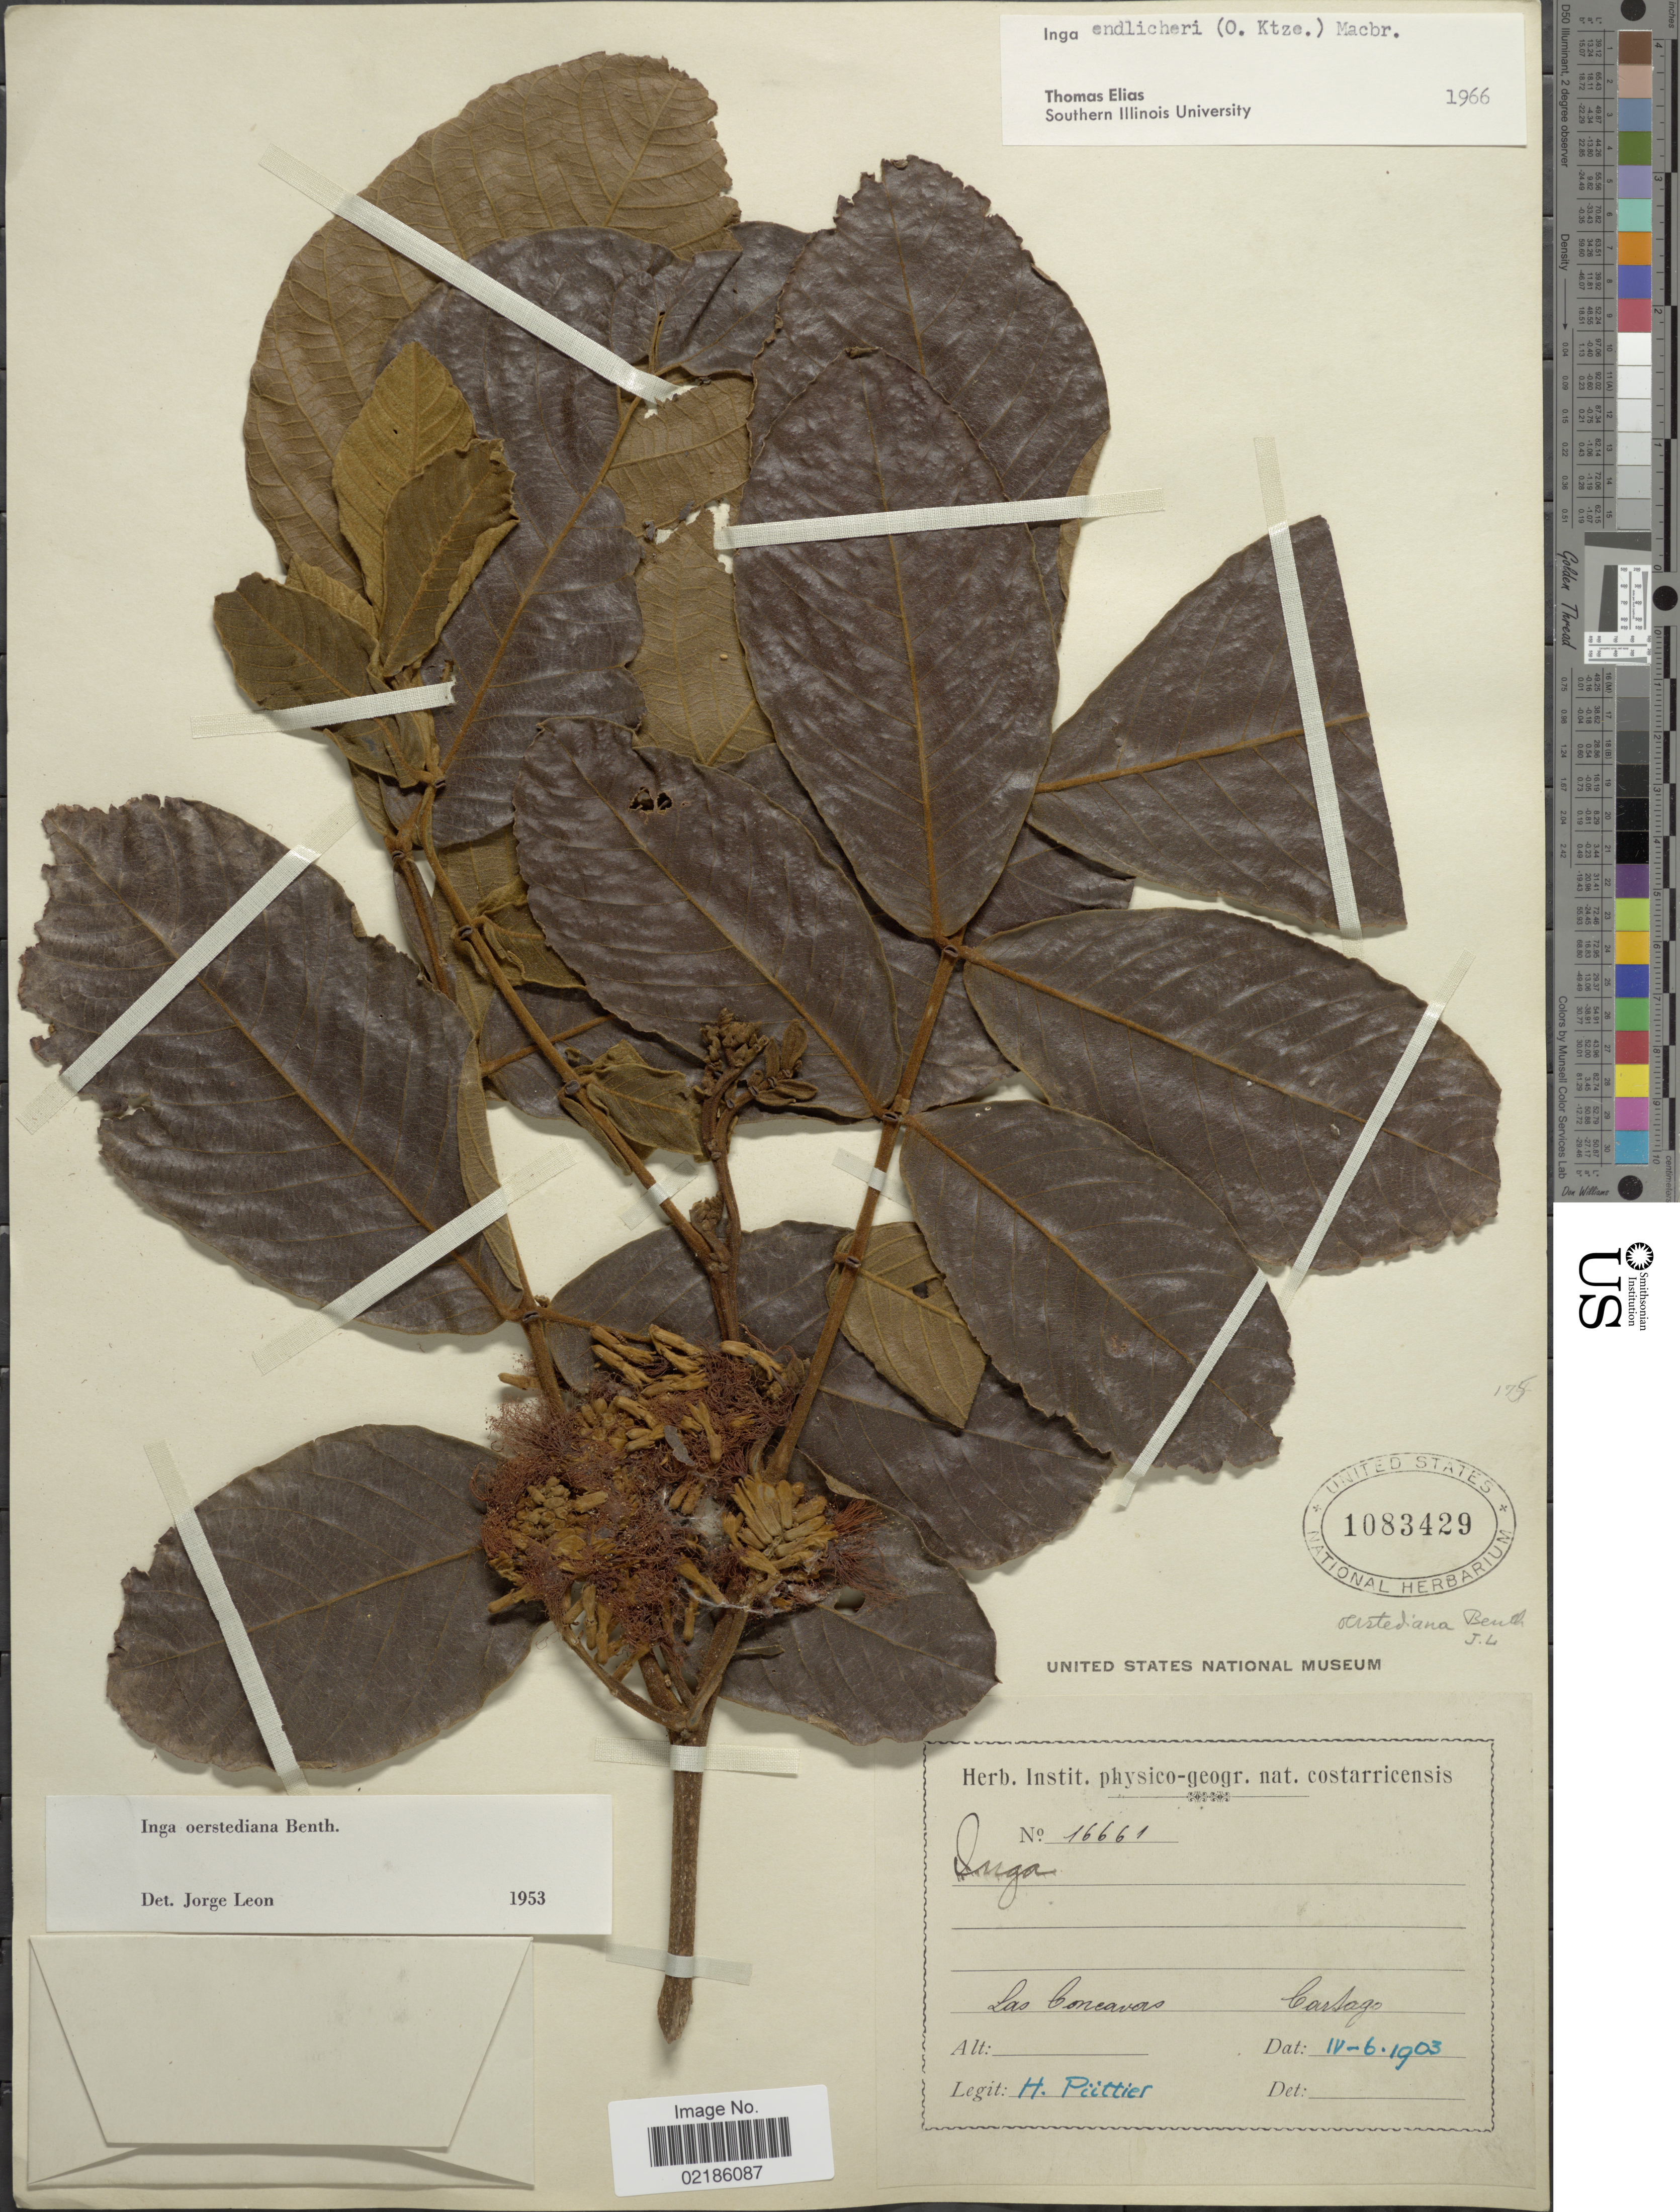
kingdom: Plantae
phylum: Tracheophyta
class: Magnoliopsida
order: Fabales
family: Fabaceae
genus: Inga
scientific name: Inga endlicheri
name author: (Kuntze) J.F. Macbr.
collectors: H. F. Pittier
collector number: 16661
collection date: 1903-04-06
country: Costa Rica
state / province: Cartago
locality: Las boncavas.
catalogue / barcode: US 1083429